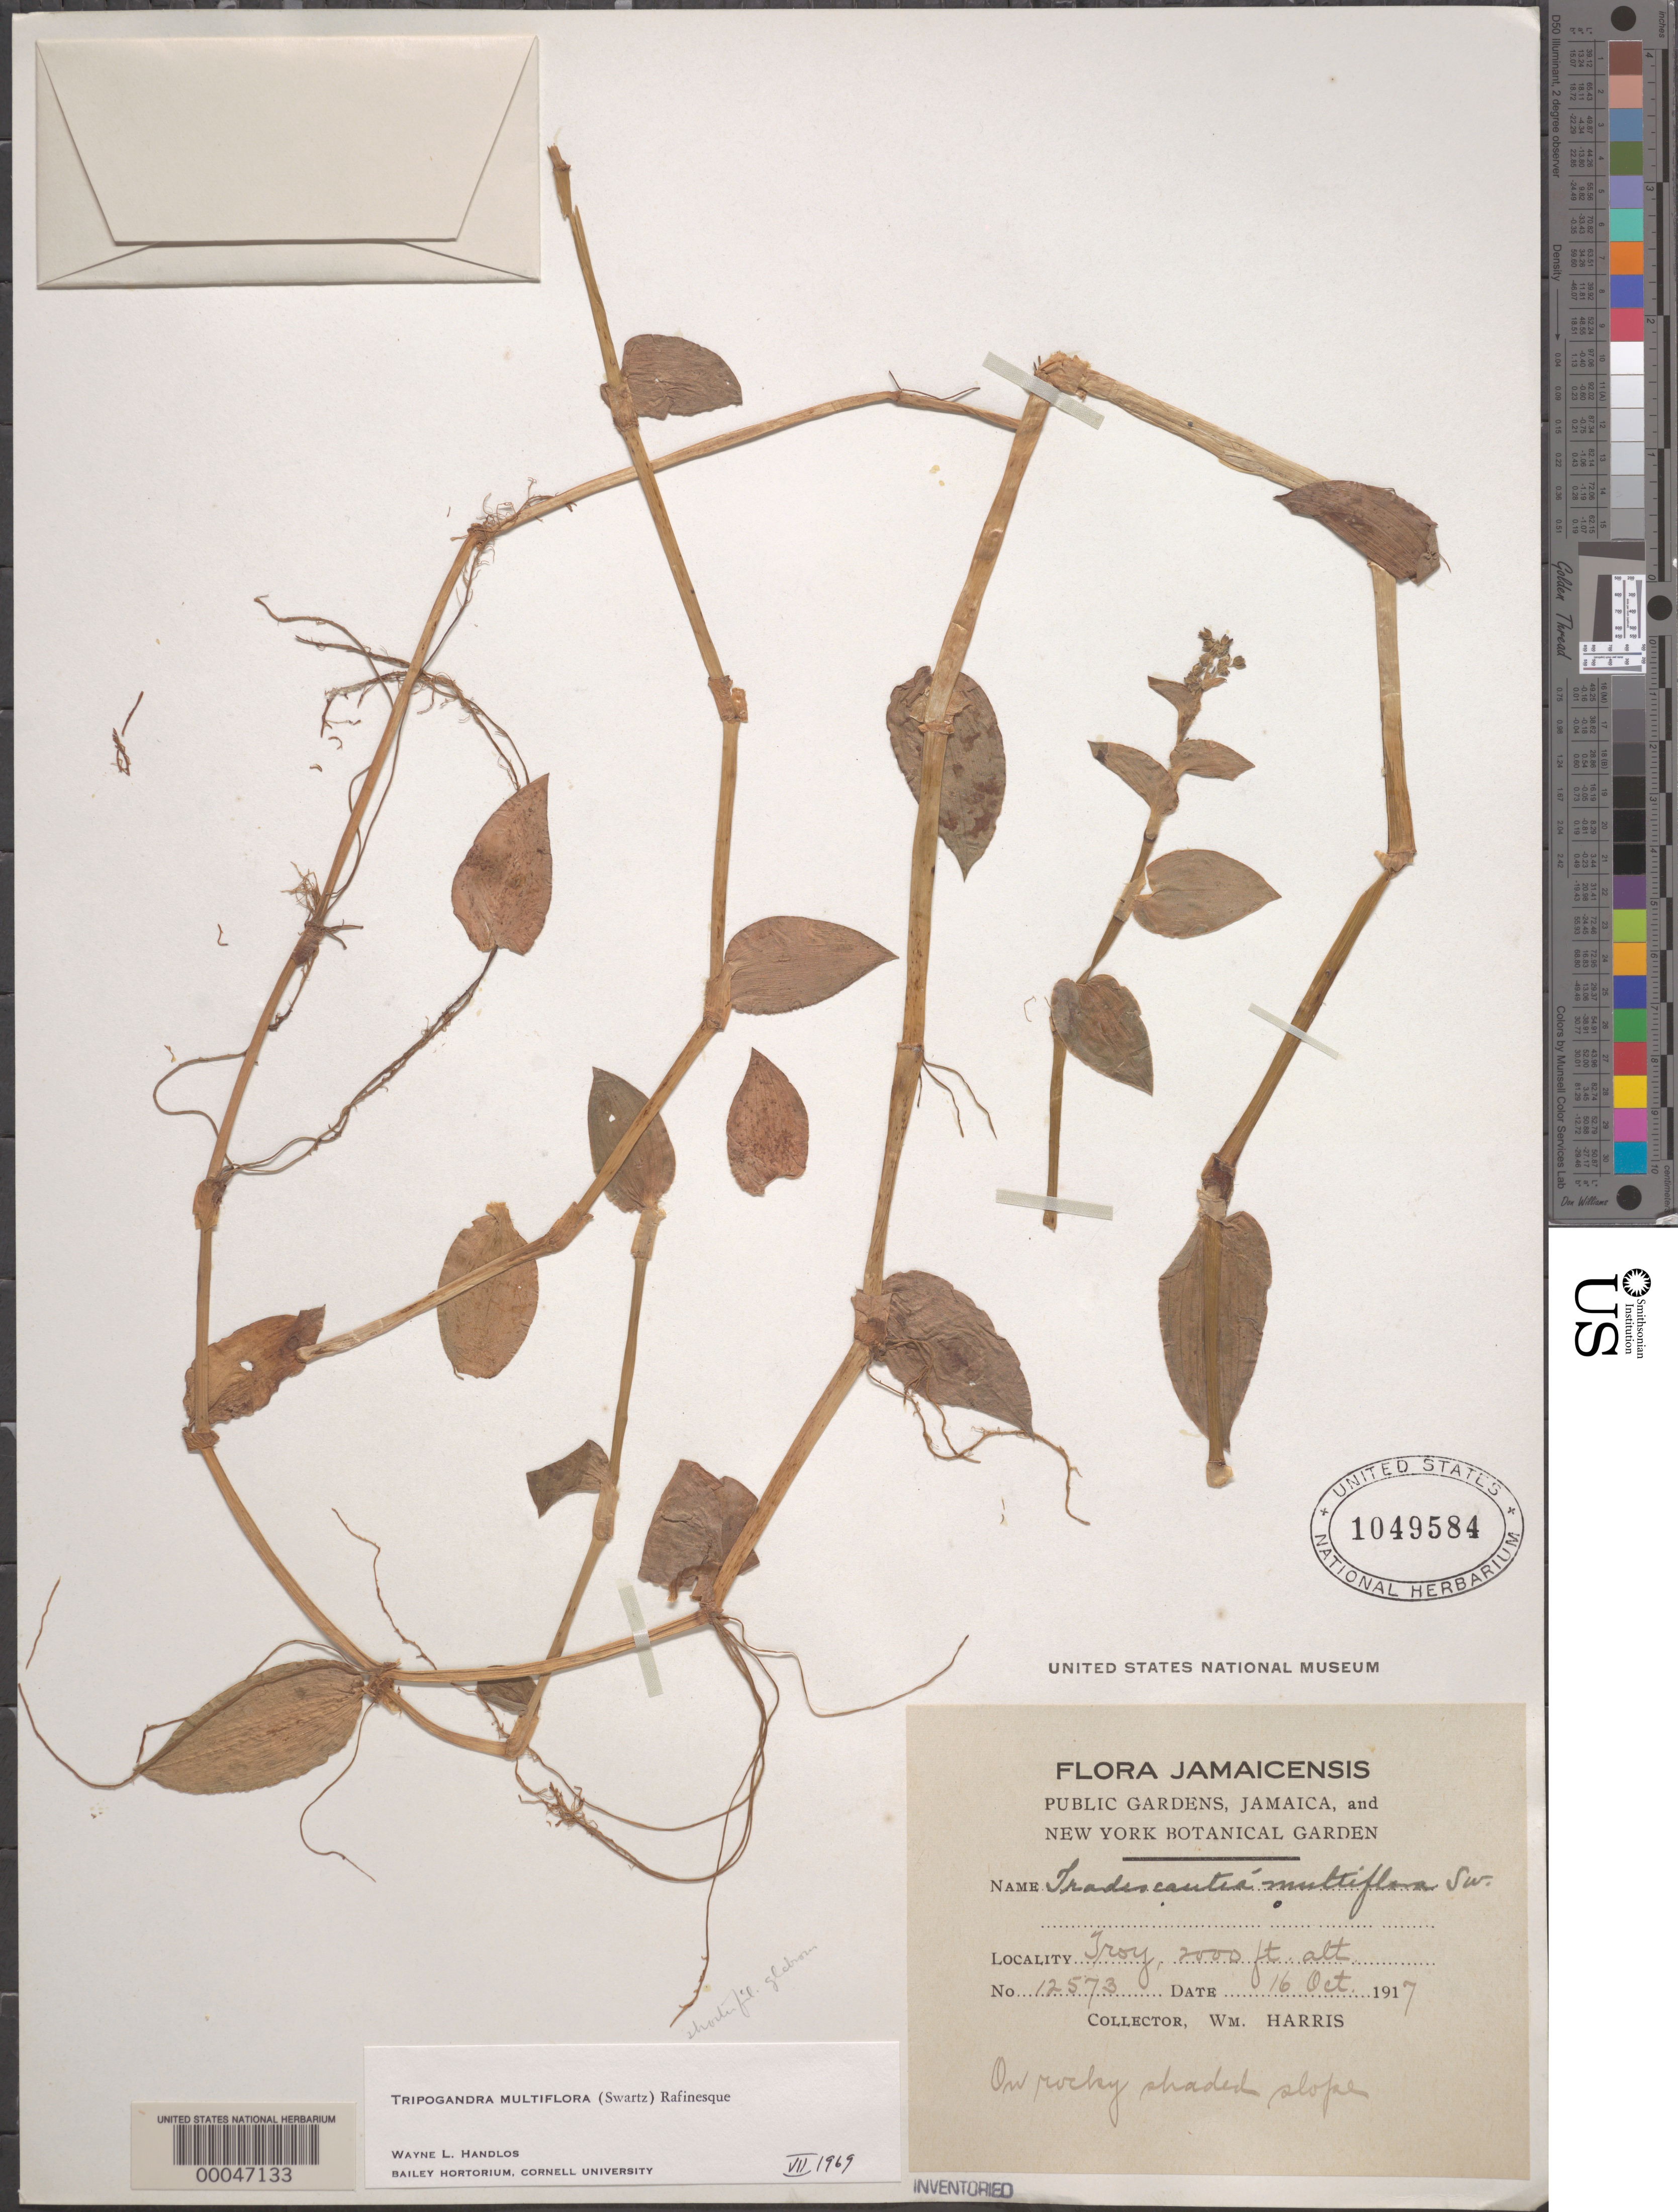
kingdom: Plantae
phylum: Tracheophyta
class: Liliopsida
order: Commelinales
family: Commelinaceae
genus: Tripogandra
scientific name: Tripogandra multiflora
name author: (Sw.) Raf.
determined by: Handlos, W. L.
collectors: W. H. Harris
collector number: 12573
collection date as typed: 16 Oct 1917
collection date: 1917-10-16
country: Jamaica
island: Greater Antilles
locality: Troy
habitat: Shaded, rocky slope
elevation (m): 610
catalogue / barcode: US 1049584